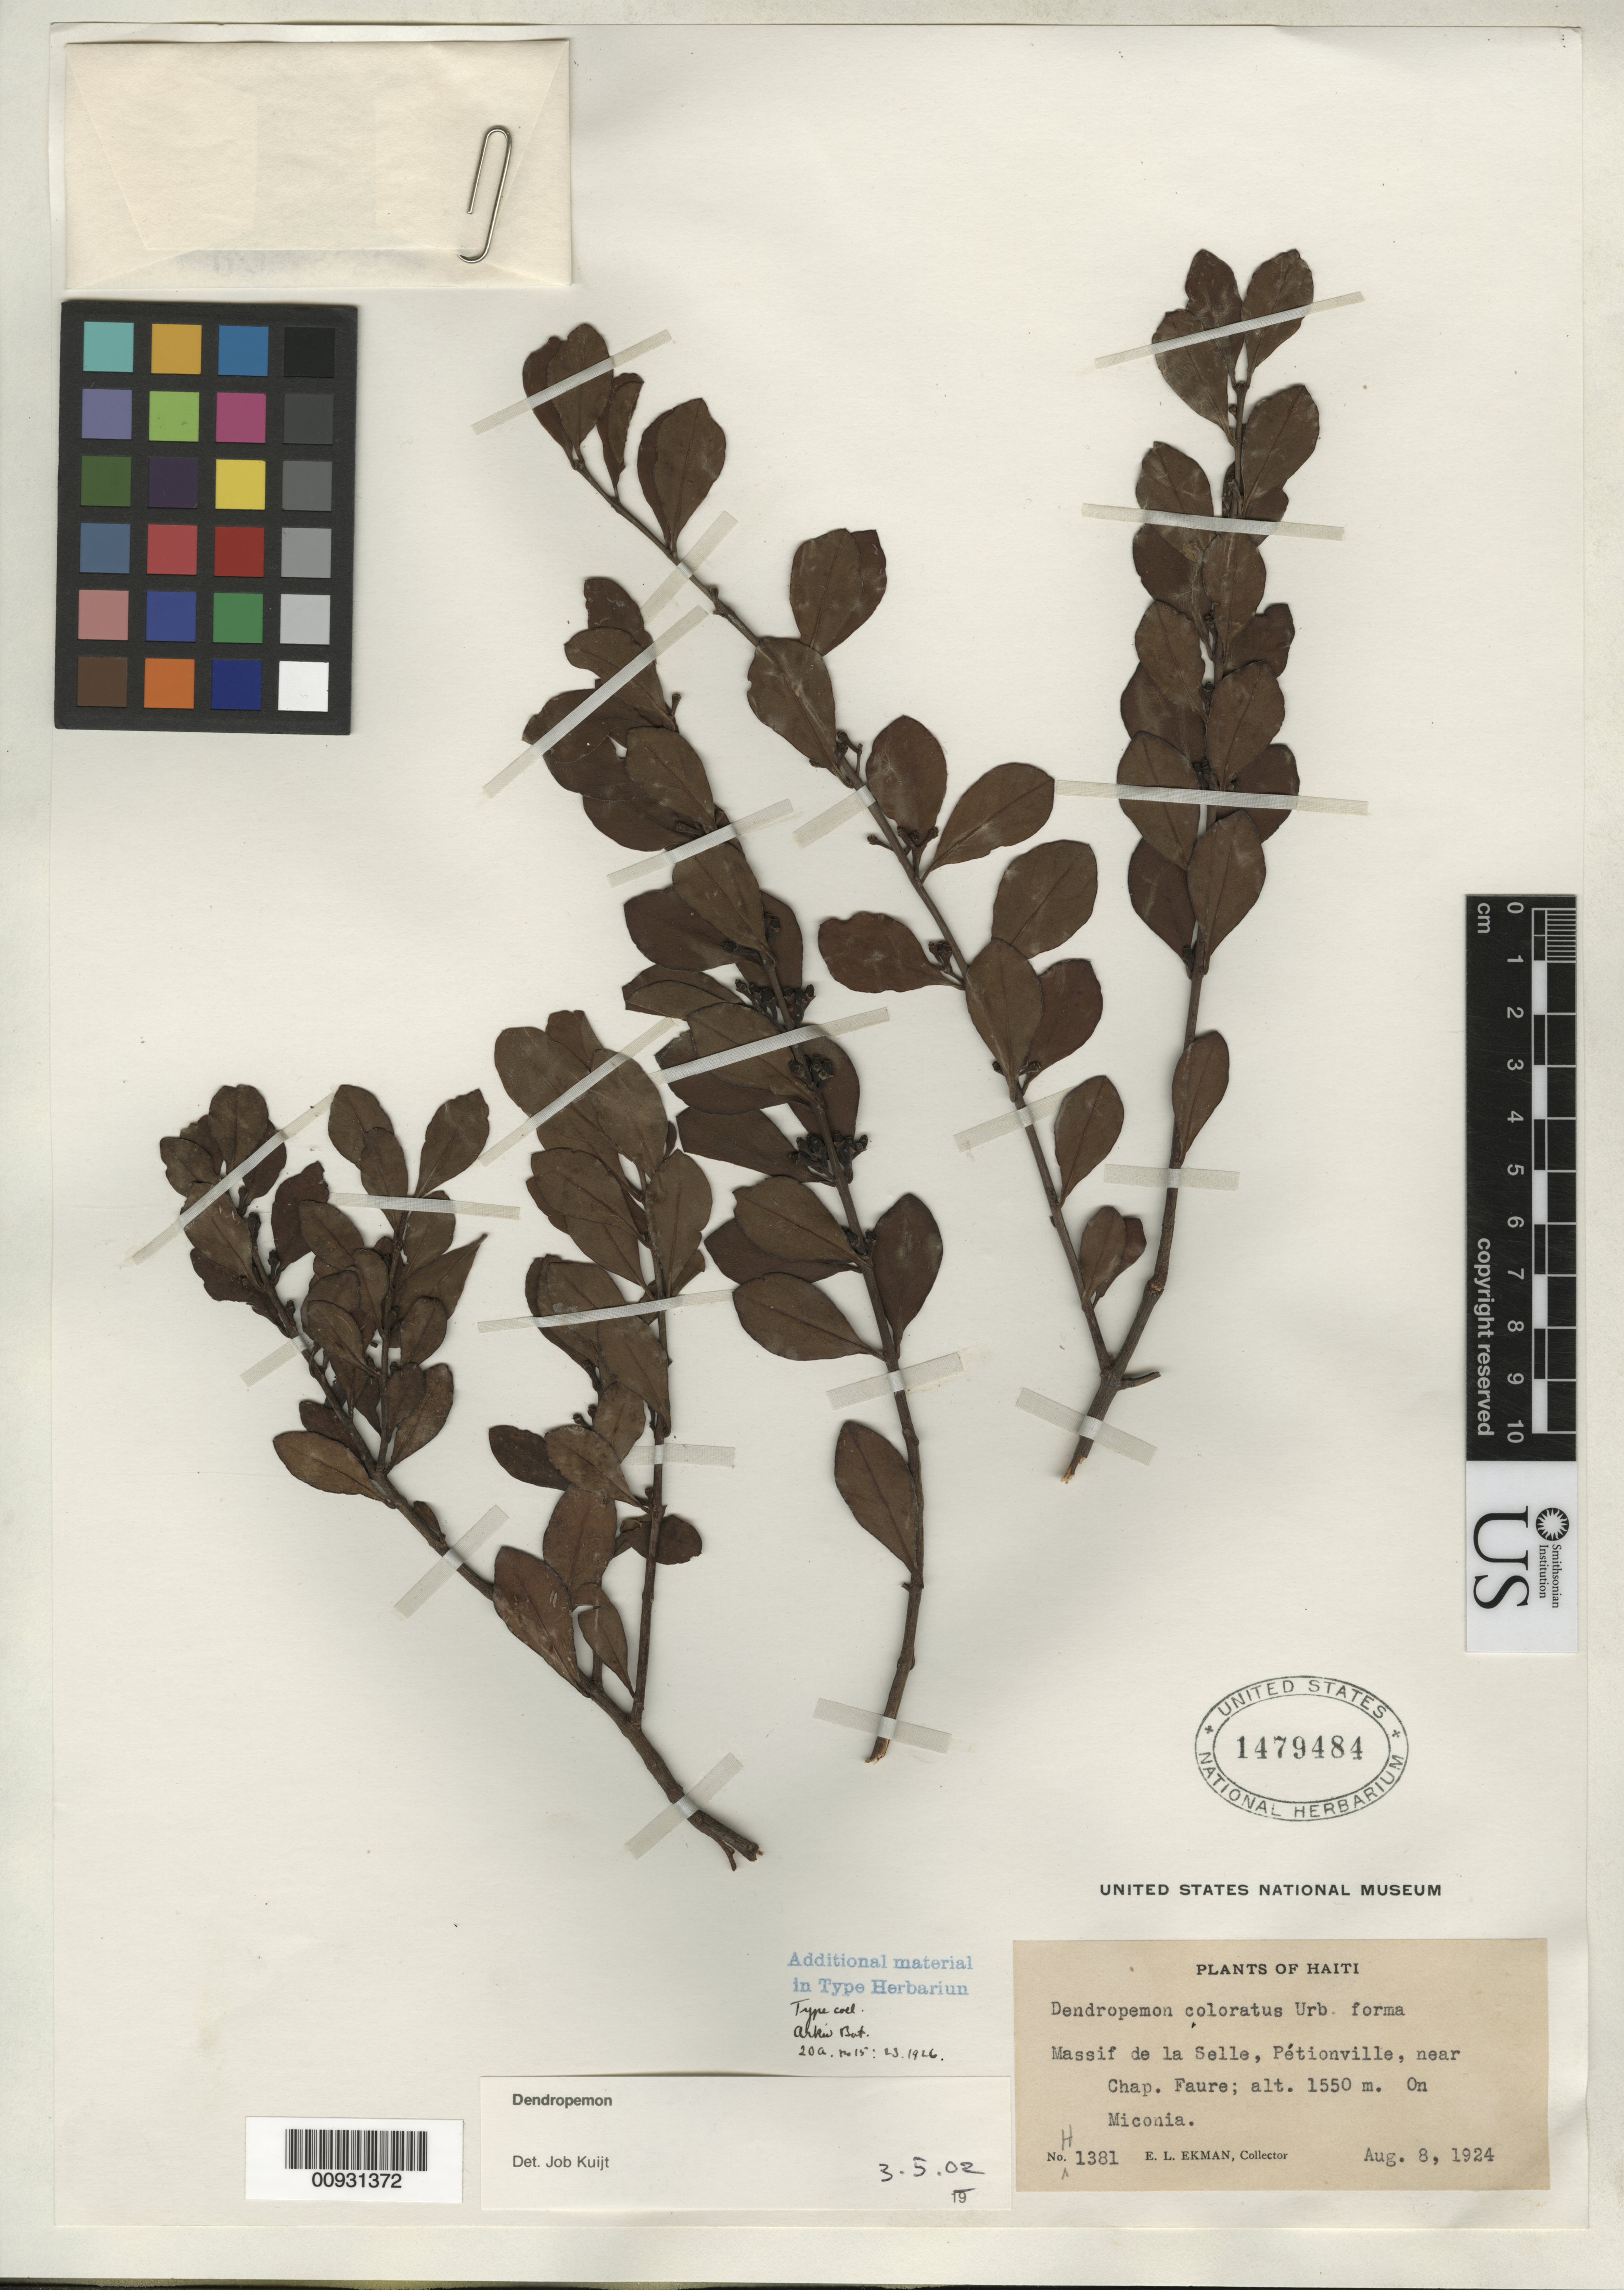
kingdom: Plantae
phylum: Tracheophyta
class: Magnoliopsida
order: Santalales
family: Loranthaceae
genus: Dendropemon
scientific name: Dendropemon coloratus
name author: Urb.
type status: Isotype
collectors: E. L. Ekman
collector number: H 1381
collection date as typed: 08 Aug 1924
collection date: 1924-08-08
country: Haiti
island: Hispaniola Island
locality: Massif de la Selle, Pètionville, near Chap. Faure.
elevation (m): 1550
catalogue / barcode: US 1479484